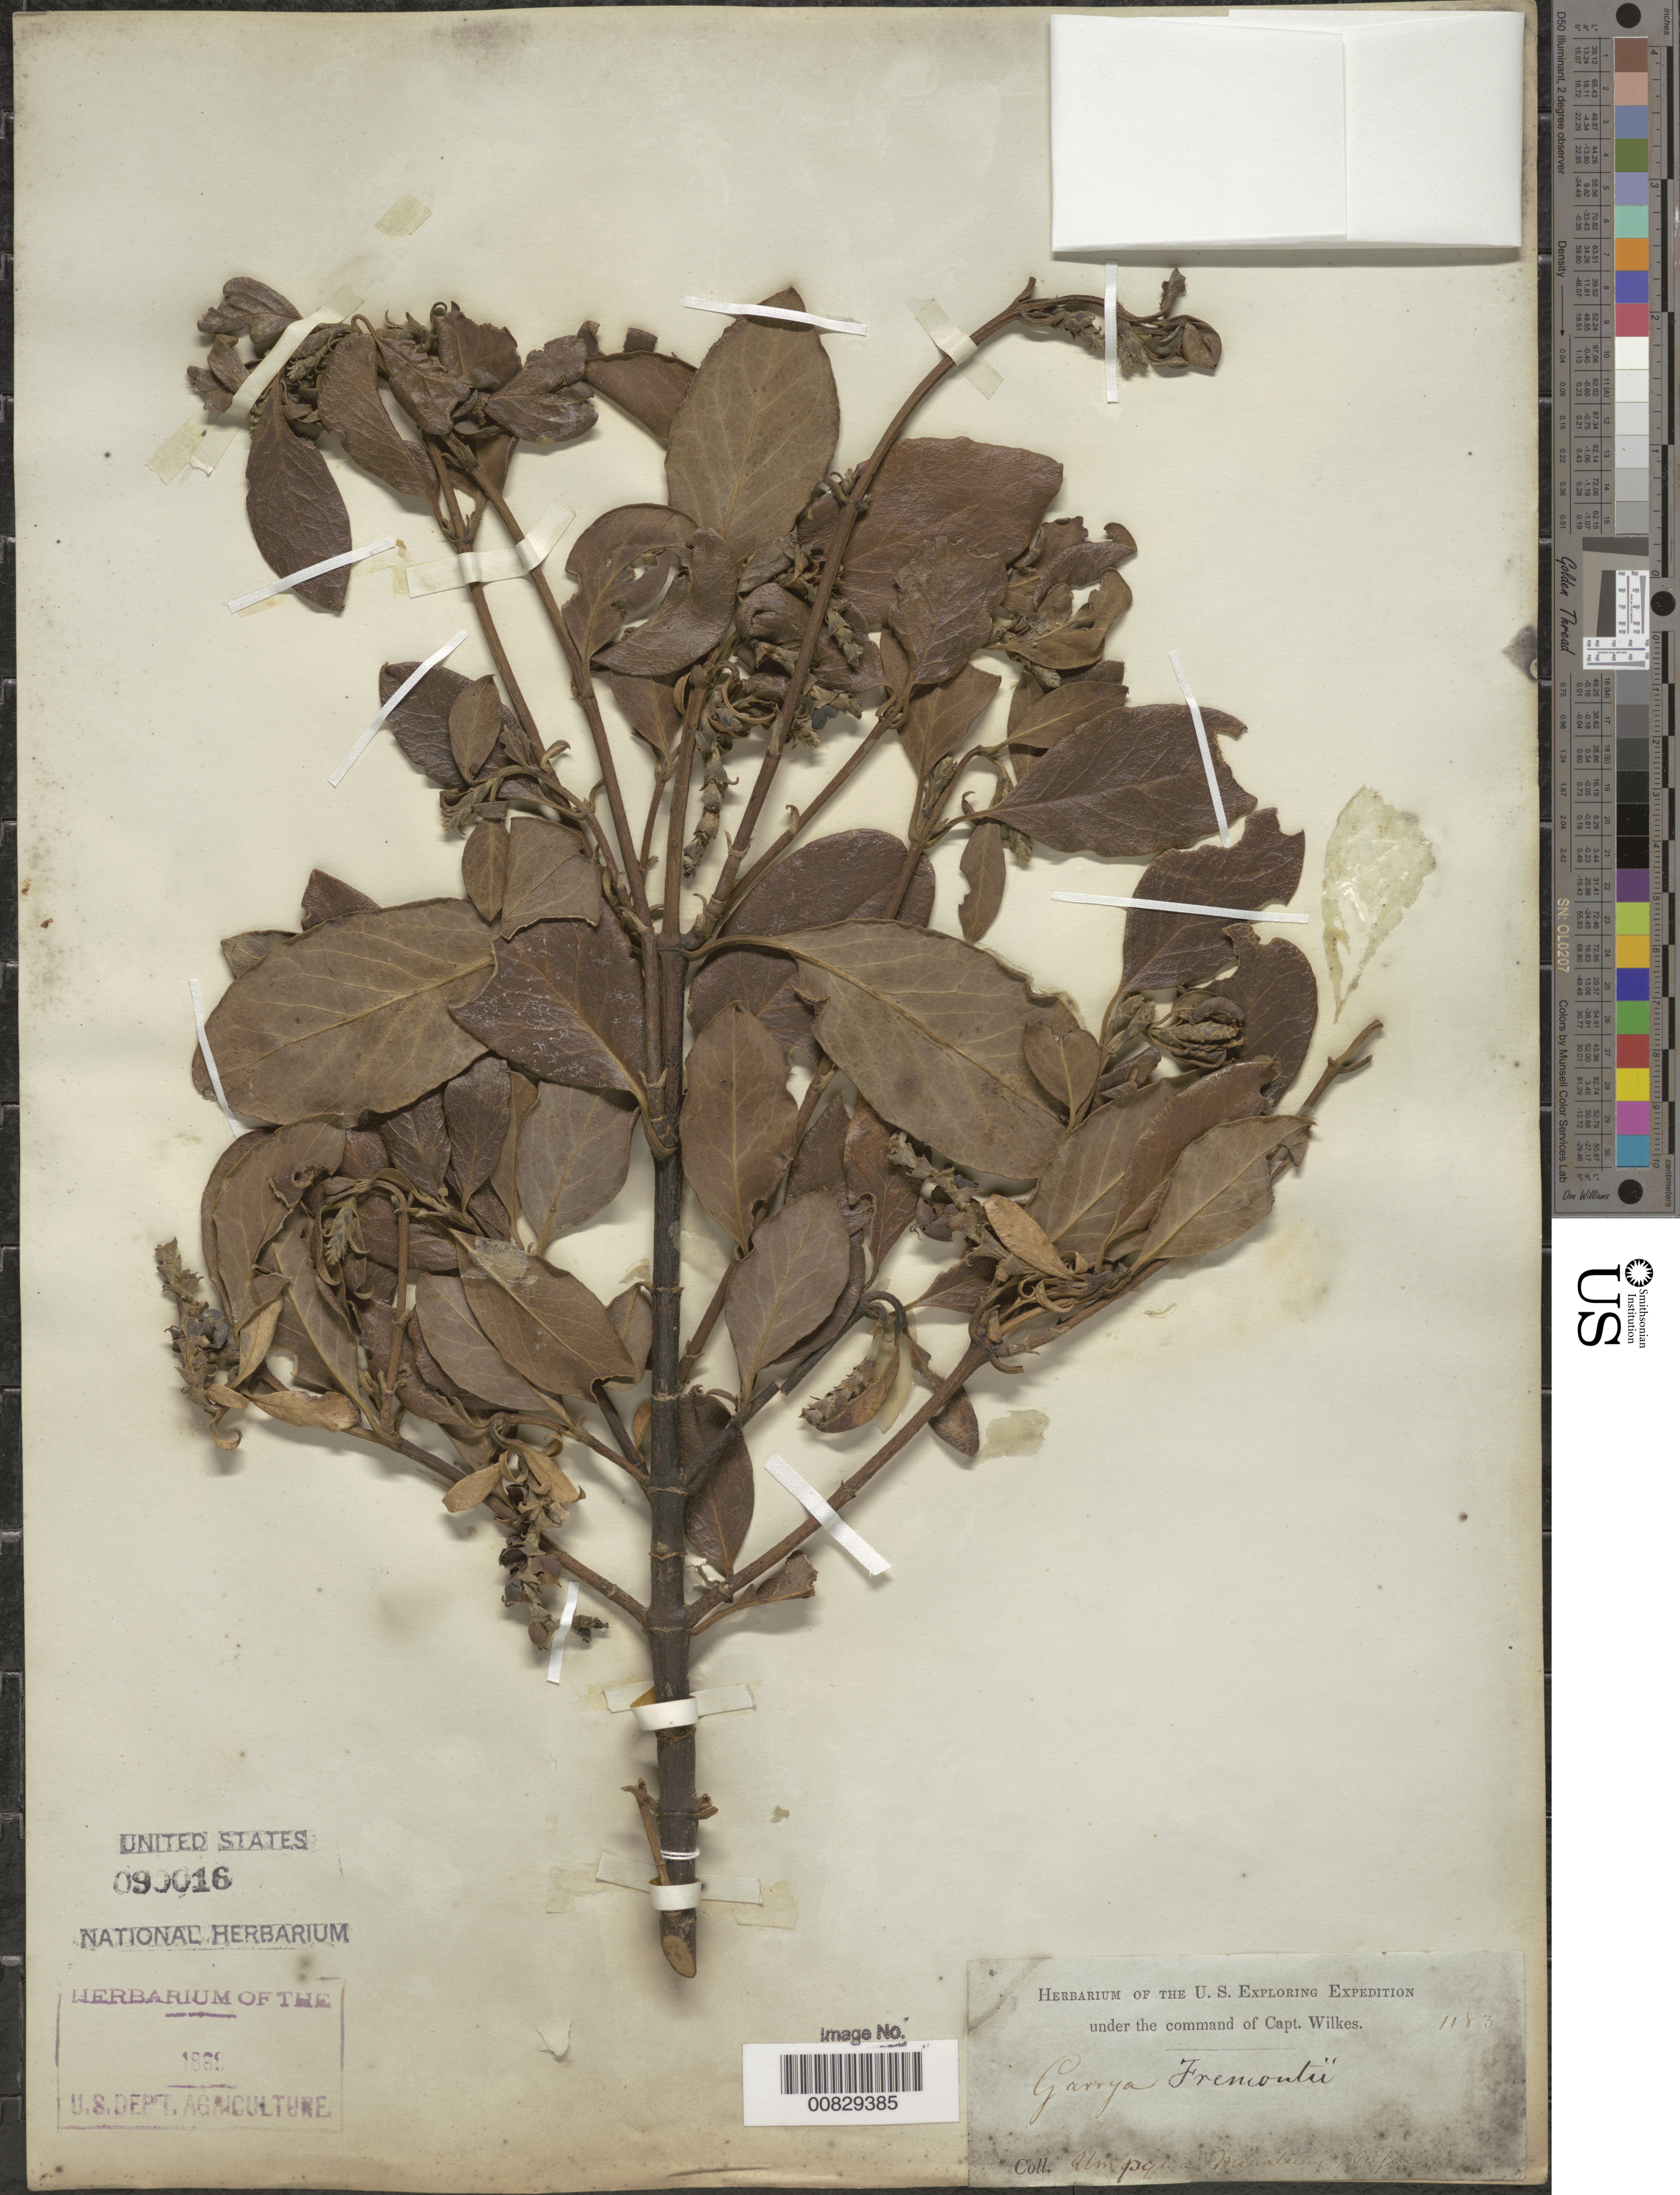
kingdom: Plantae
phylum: Tracheophyta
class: Magnoliopsida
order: Garryales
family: Garryaceae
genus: Garrya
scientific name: Garrya fremontii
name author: Torr.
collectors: Wilkes Explor. Exped.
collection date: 1838/1842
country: United States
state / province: Oregon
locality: Umpqua Mountain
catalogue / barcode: US 90016